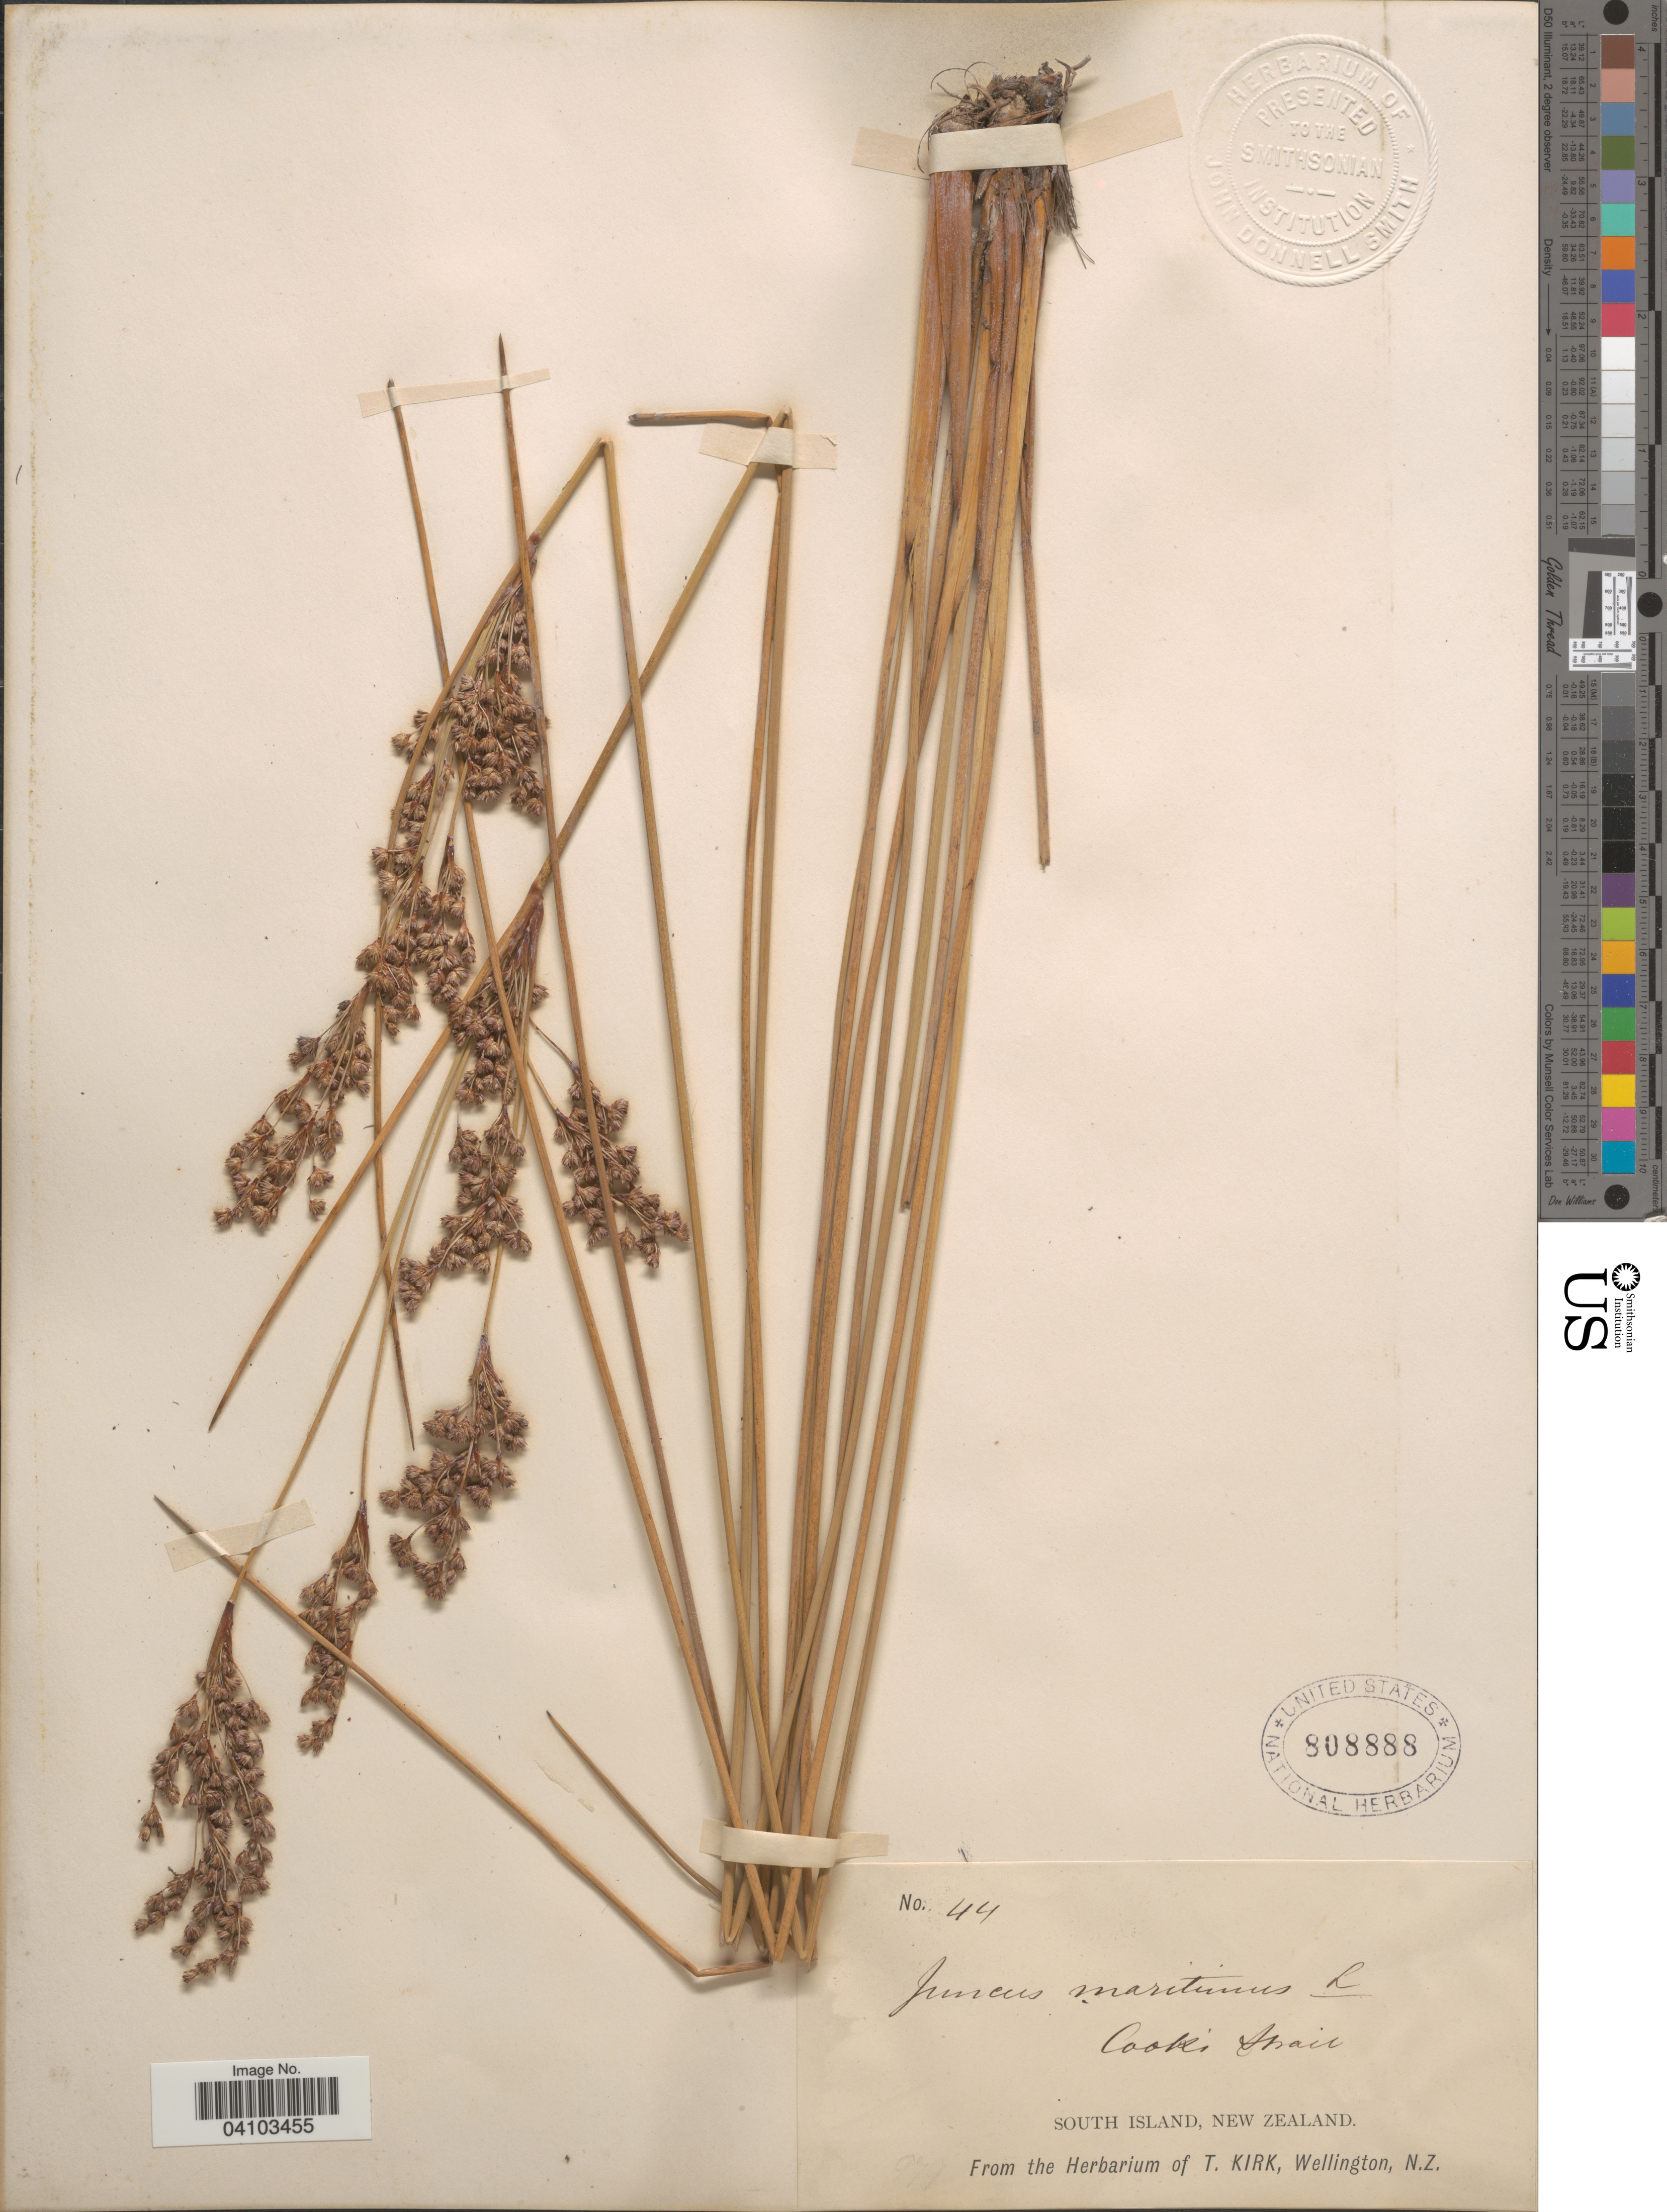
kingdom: Plantae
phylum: Tracheophyta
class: Liliopsida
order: Poales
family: Juncaceae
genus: Juncus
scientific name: Juncus maritimus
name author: Lam.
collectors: ex herb. T. Kirk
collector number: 44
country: New Zealand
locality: Cook's Strait. South Island.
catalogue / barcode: US 808888